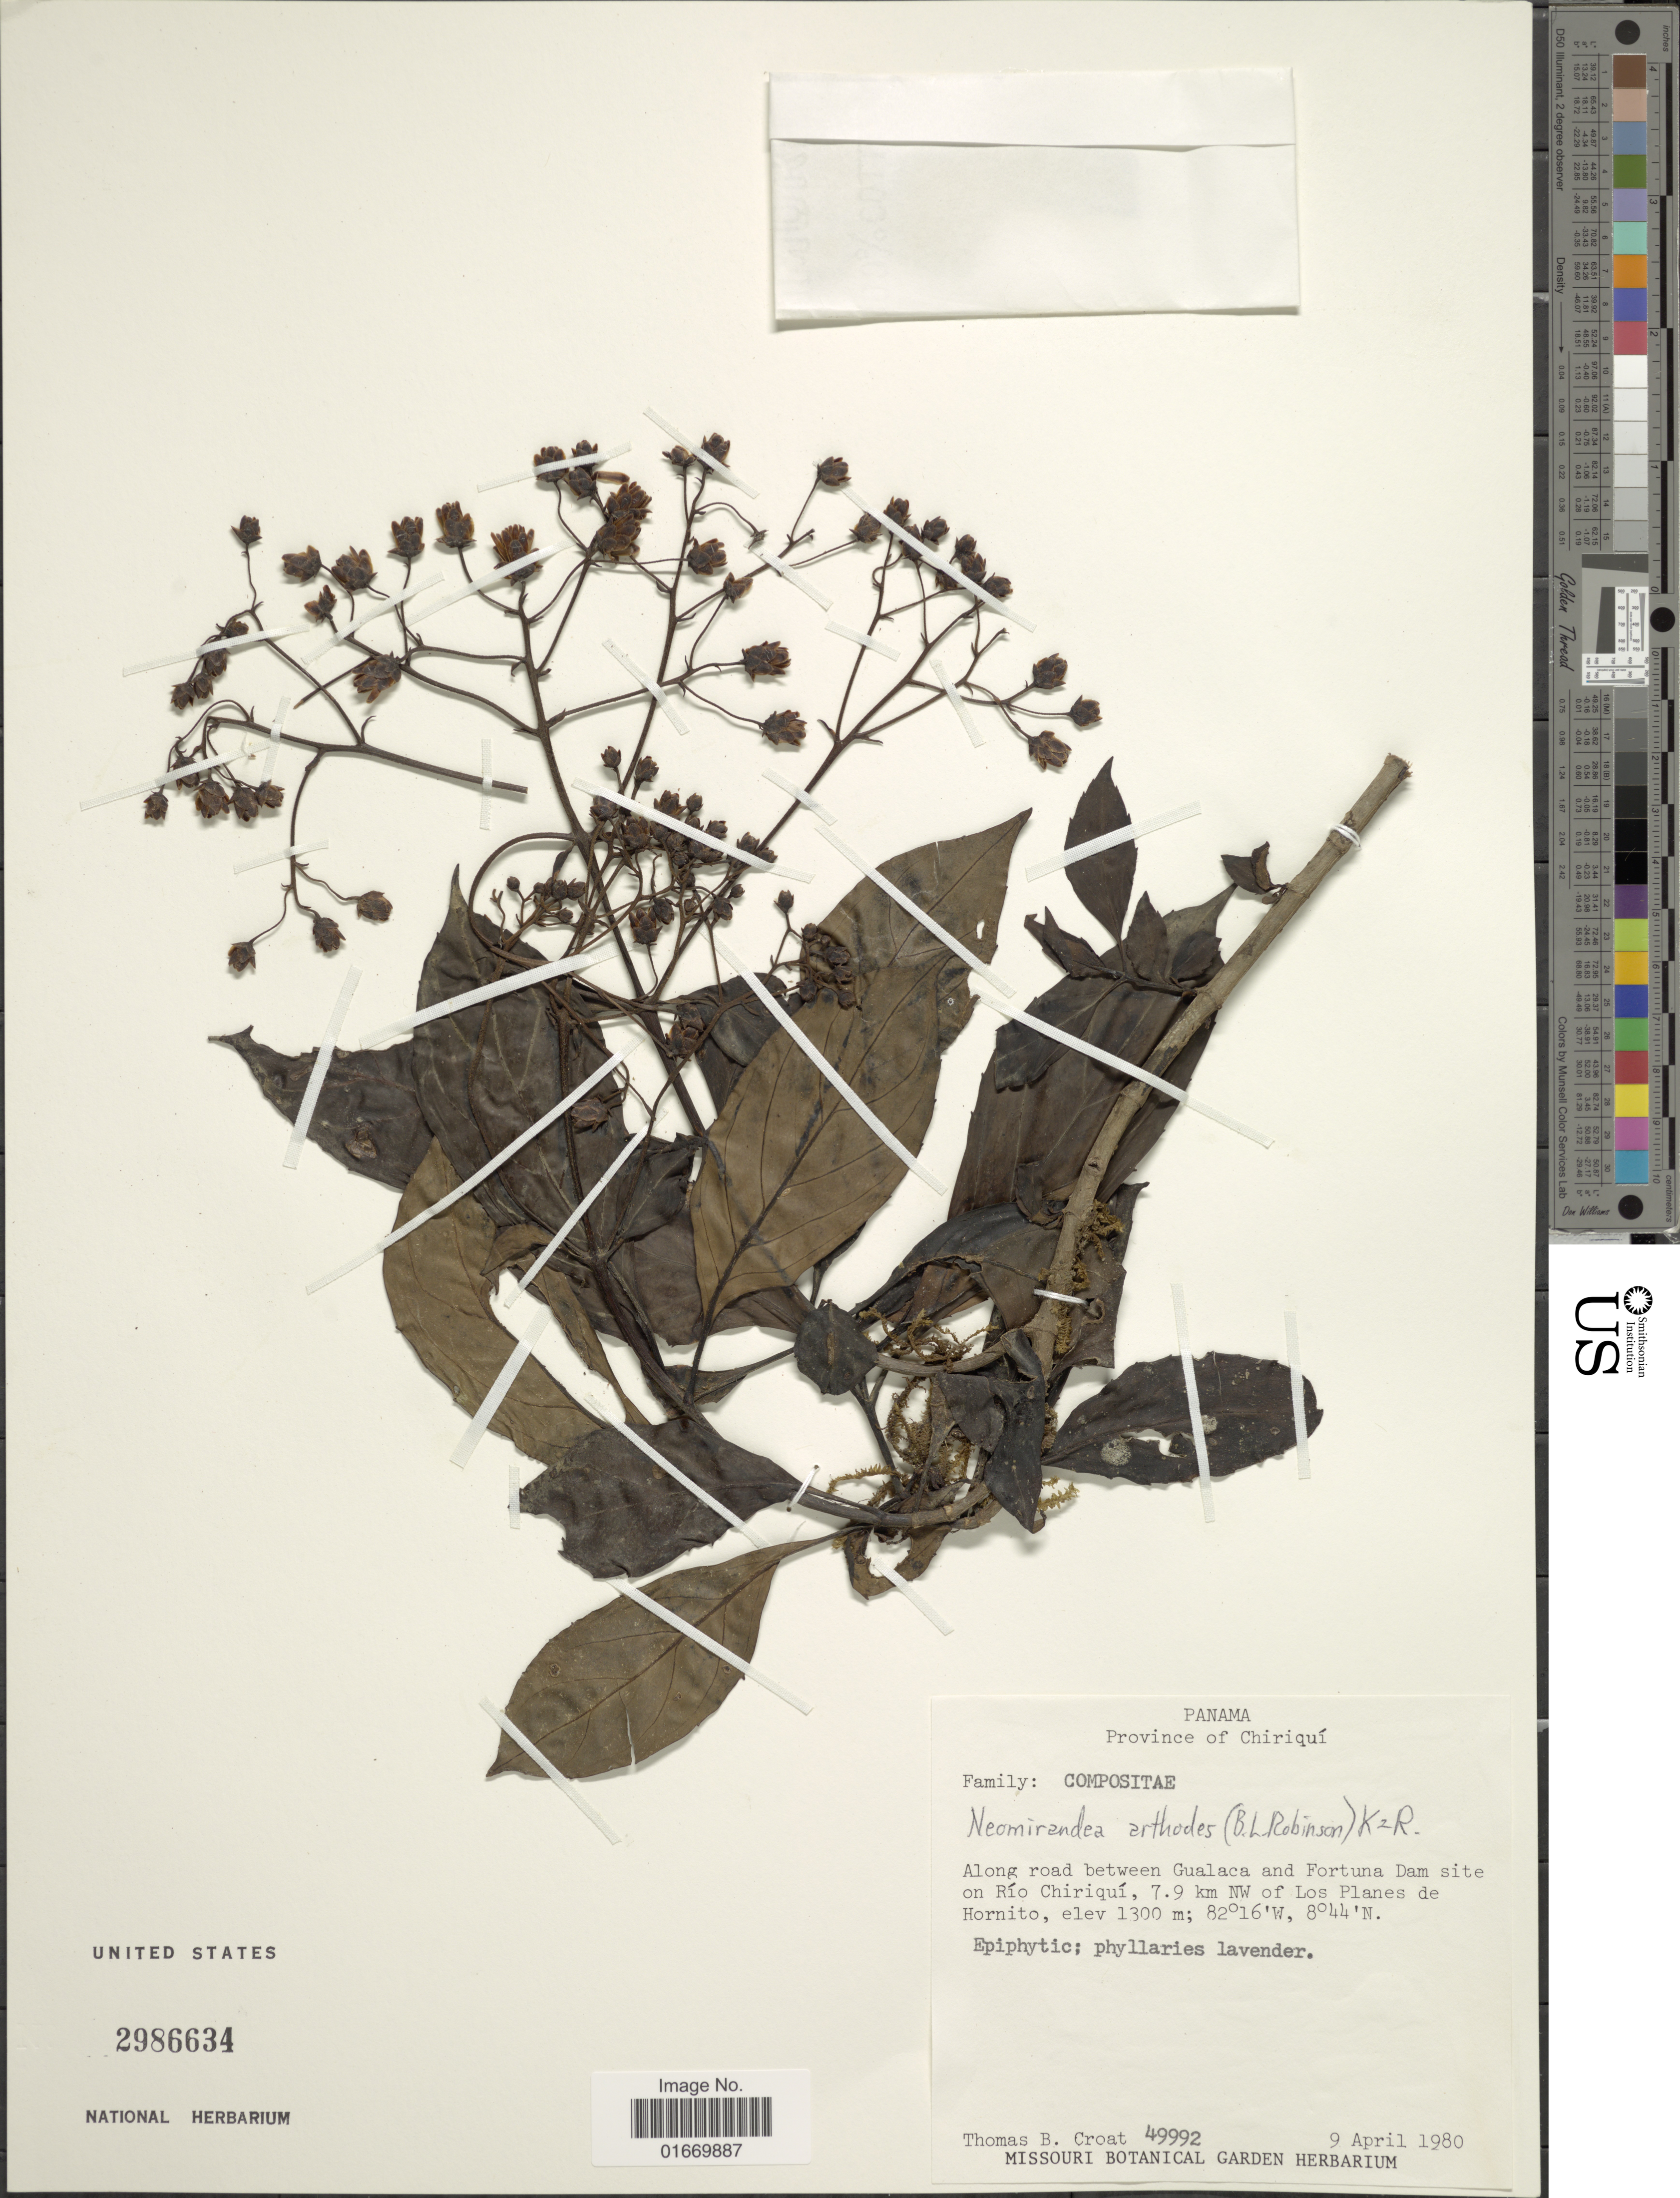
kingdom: Plantae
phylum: Tracheophyta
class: Magnoliopsida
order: Asterales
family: Asteraceae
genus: Neomirandea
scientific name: Neomirandea arthodes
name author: (B.L. Rob.) R.M. King & H. Rob.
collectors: T. B. Croat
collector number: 49992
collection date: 1980-04-09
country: Panama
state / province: Chiriqui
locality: Along road between Gualaca and Fortuna Dam site on Rio Chiriqui, 7.9 km NW of Los Planes de Hornito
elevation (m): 1300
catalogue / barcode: US 2986634